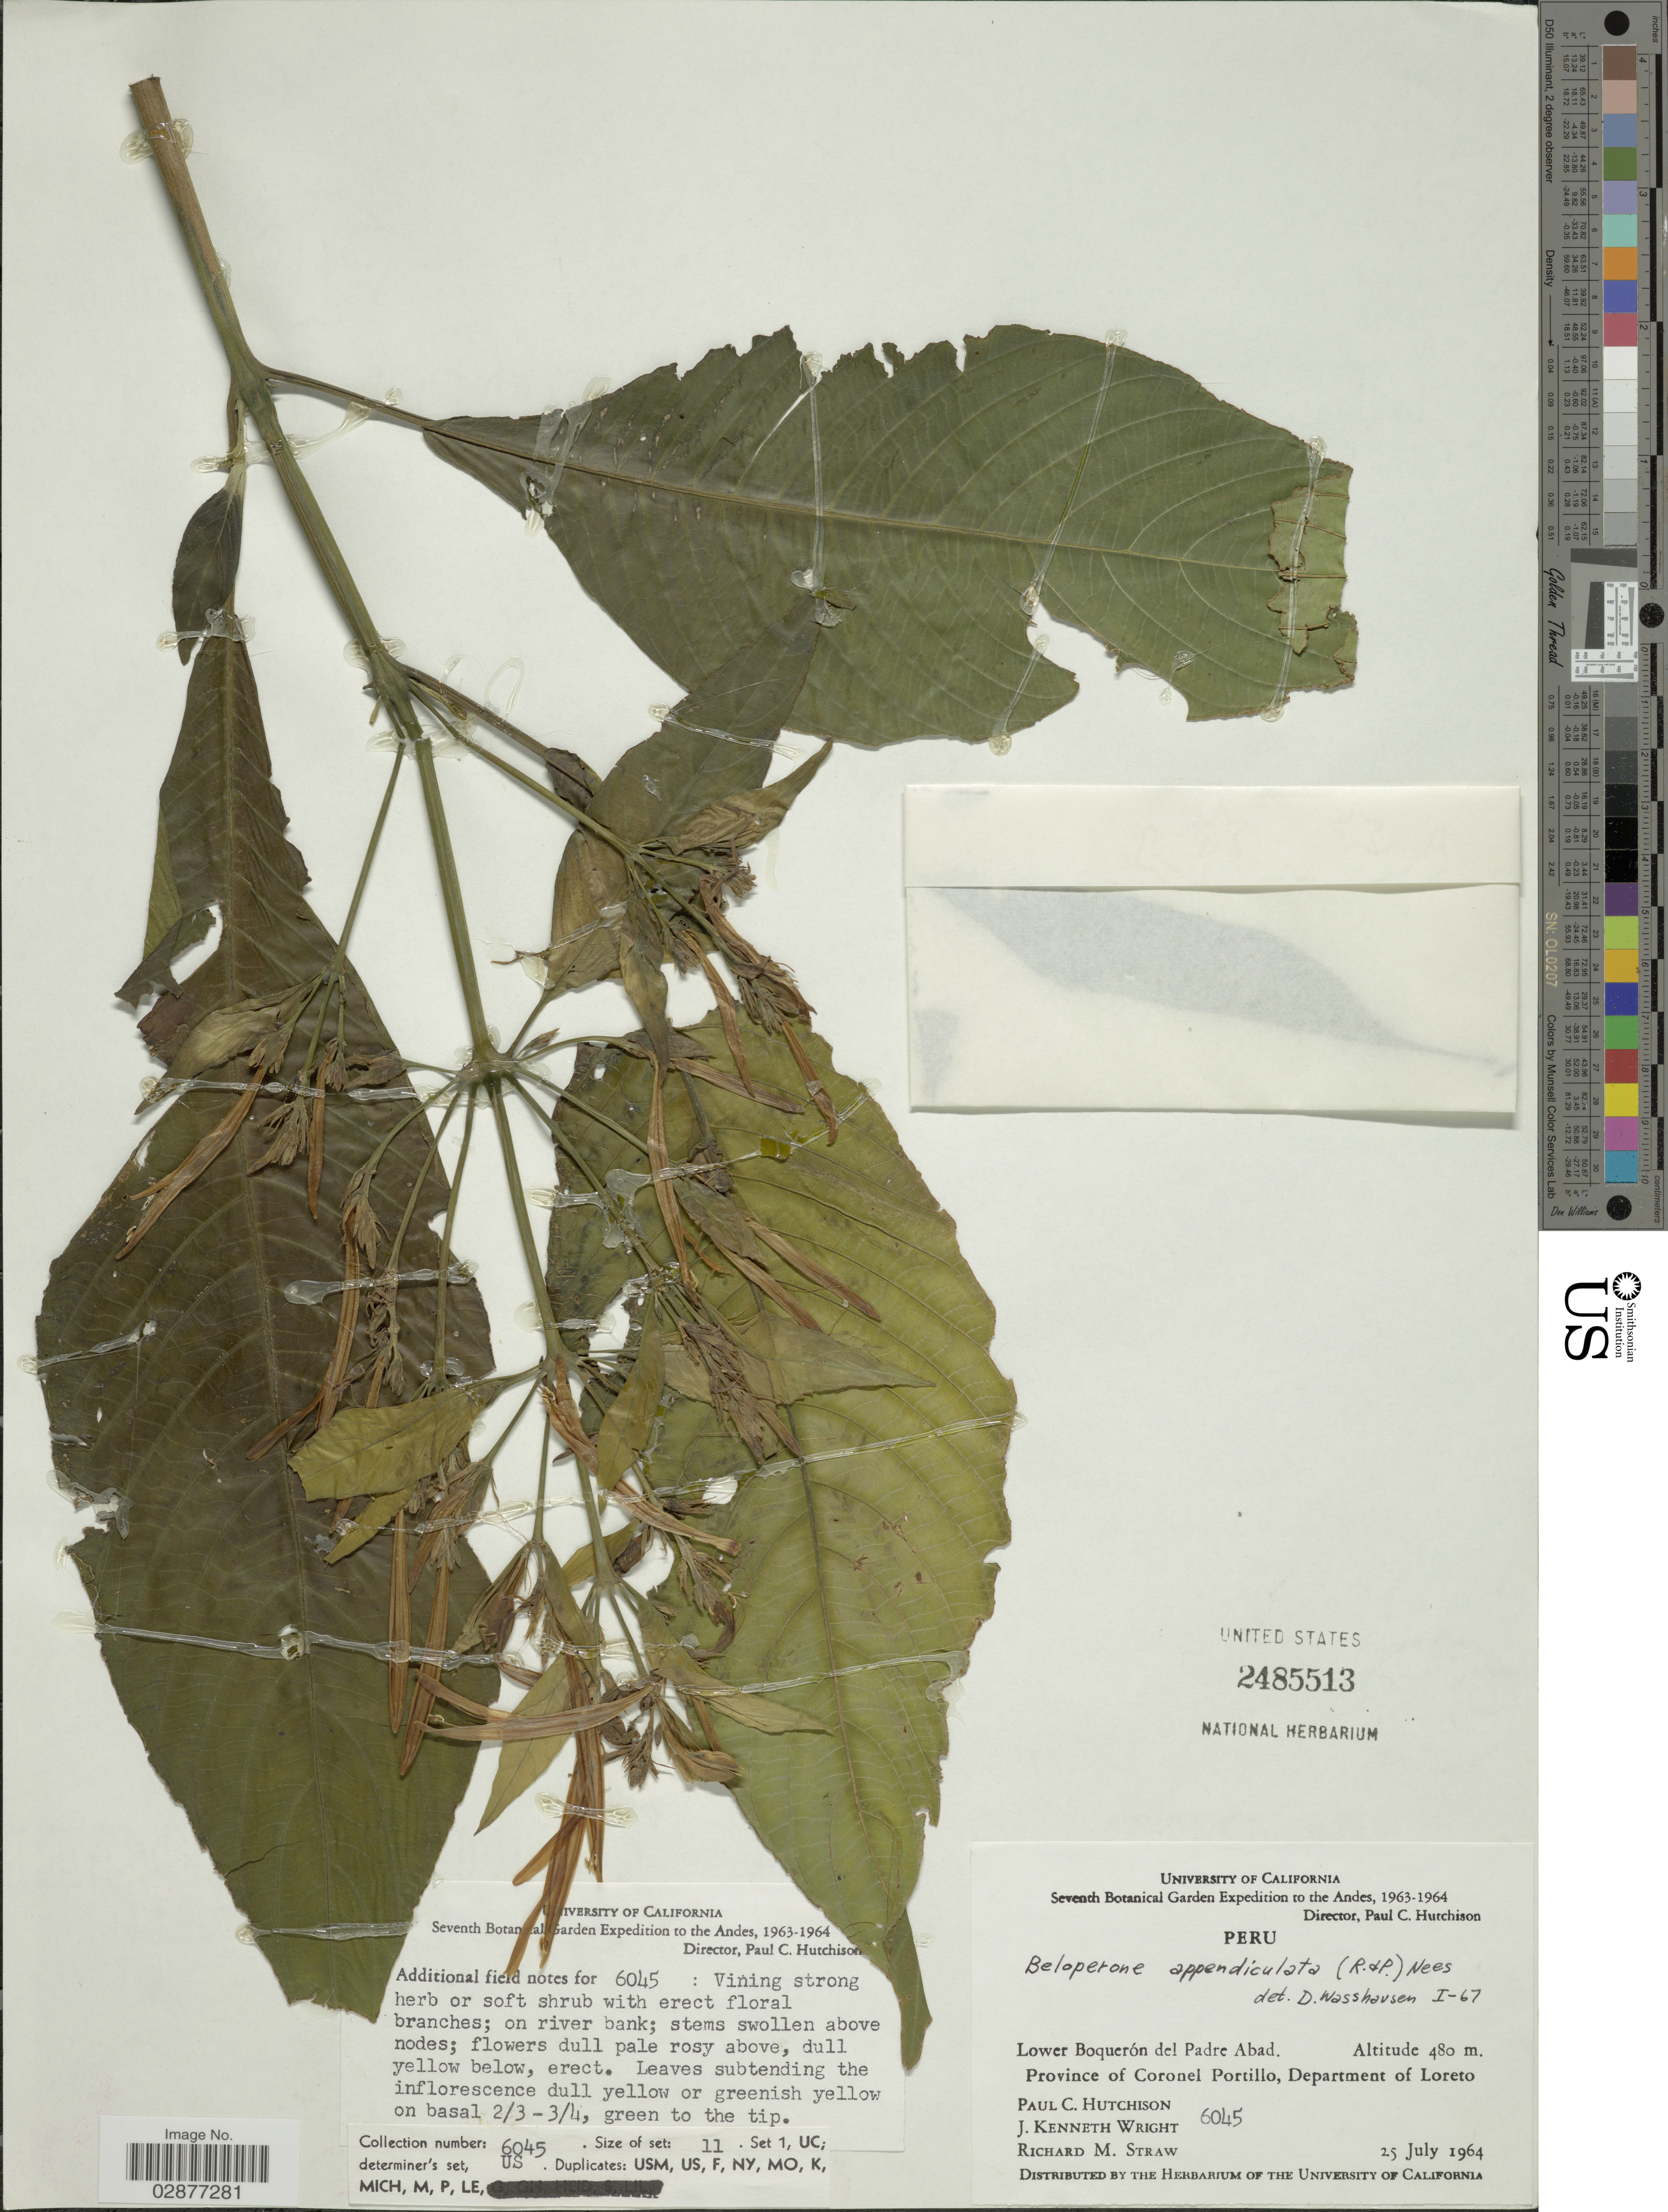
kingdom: Plantae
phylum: Tracheophyta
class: Magnoliopsida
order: Lamiales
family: Acanthaceae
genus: Justicia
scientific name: Justicia appendiculata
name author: (Ruiz & Pav.) Vahl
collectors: P. C. Hutchison, J. K. Wright & R. M. Straw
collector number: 6045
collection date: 1964-07-25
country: Peru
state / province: Loreto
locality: Andes. Lower Boquerón del Padre Abad. Province of Coronel Portillo, Department of Loreto.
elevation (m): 480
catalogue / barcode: US 2485513